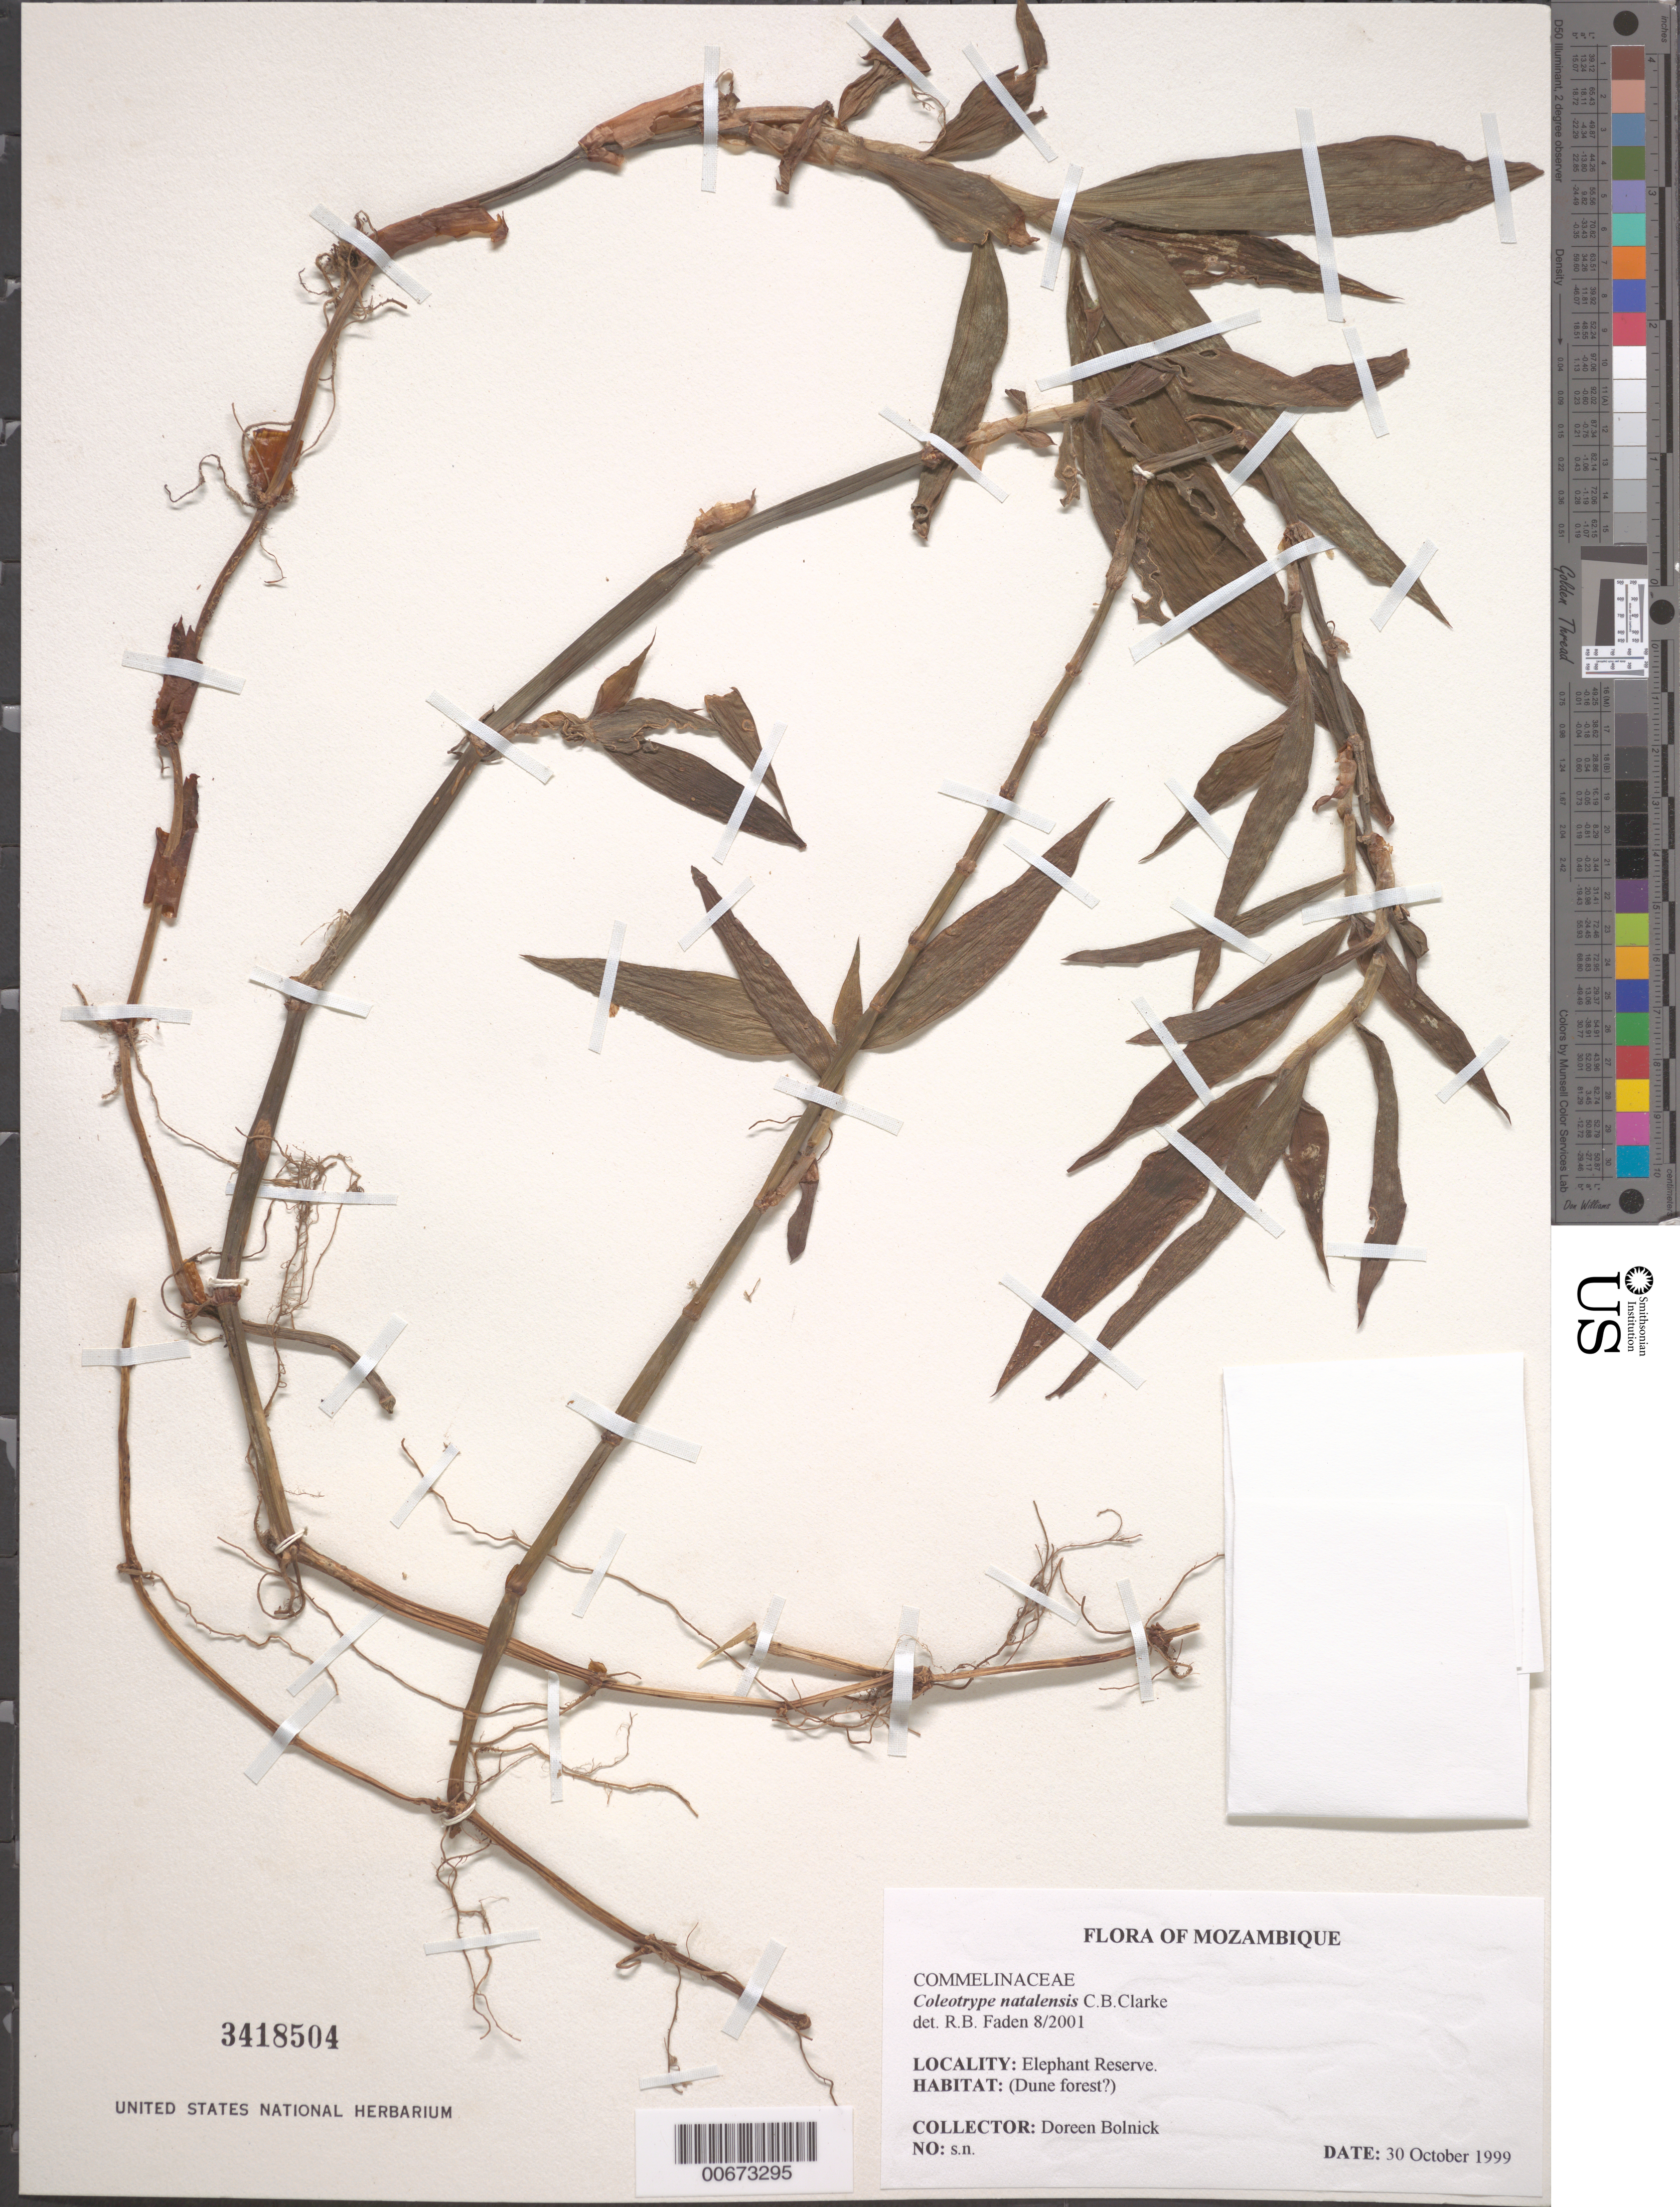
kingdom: Plantae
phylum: Tracheophyta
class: Liliopsida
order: Commelinales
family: Commelinaceae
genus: Coleotrype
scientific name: Coleotrype natalensis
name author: C.B. Clarke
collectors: D. Bolnick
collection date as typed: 30 Oct 1999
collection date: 1999-10-30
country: Mozambique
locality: Elephant Reserve.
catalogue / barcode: US 3418504